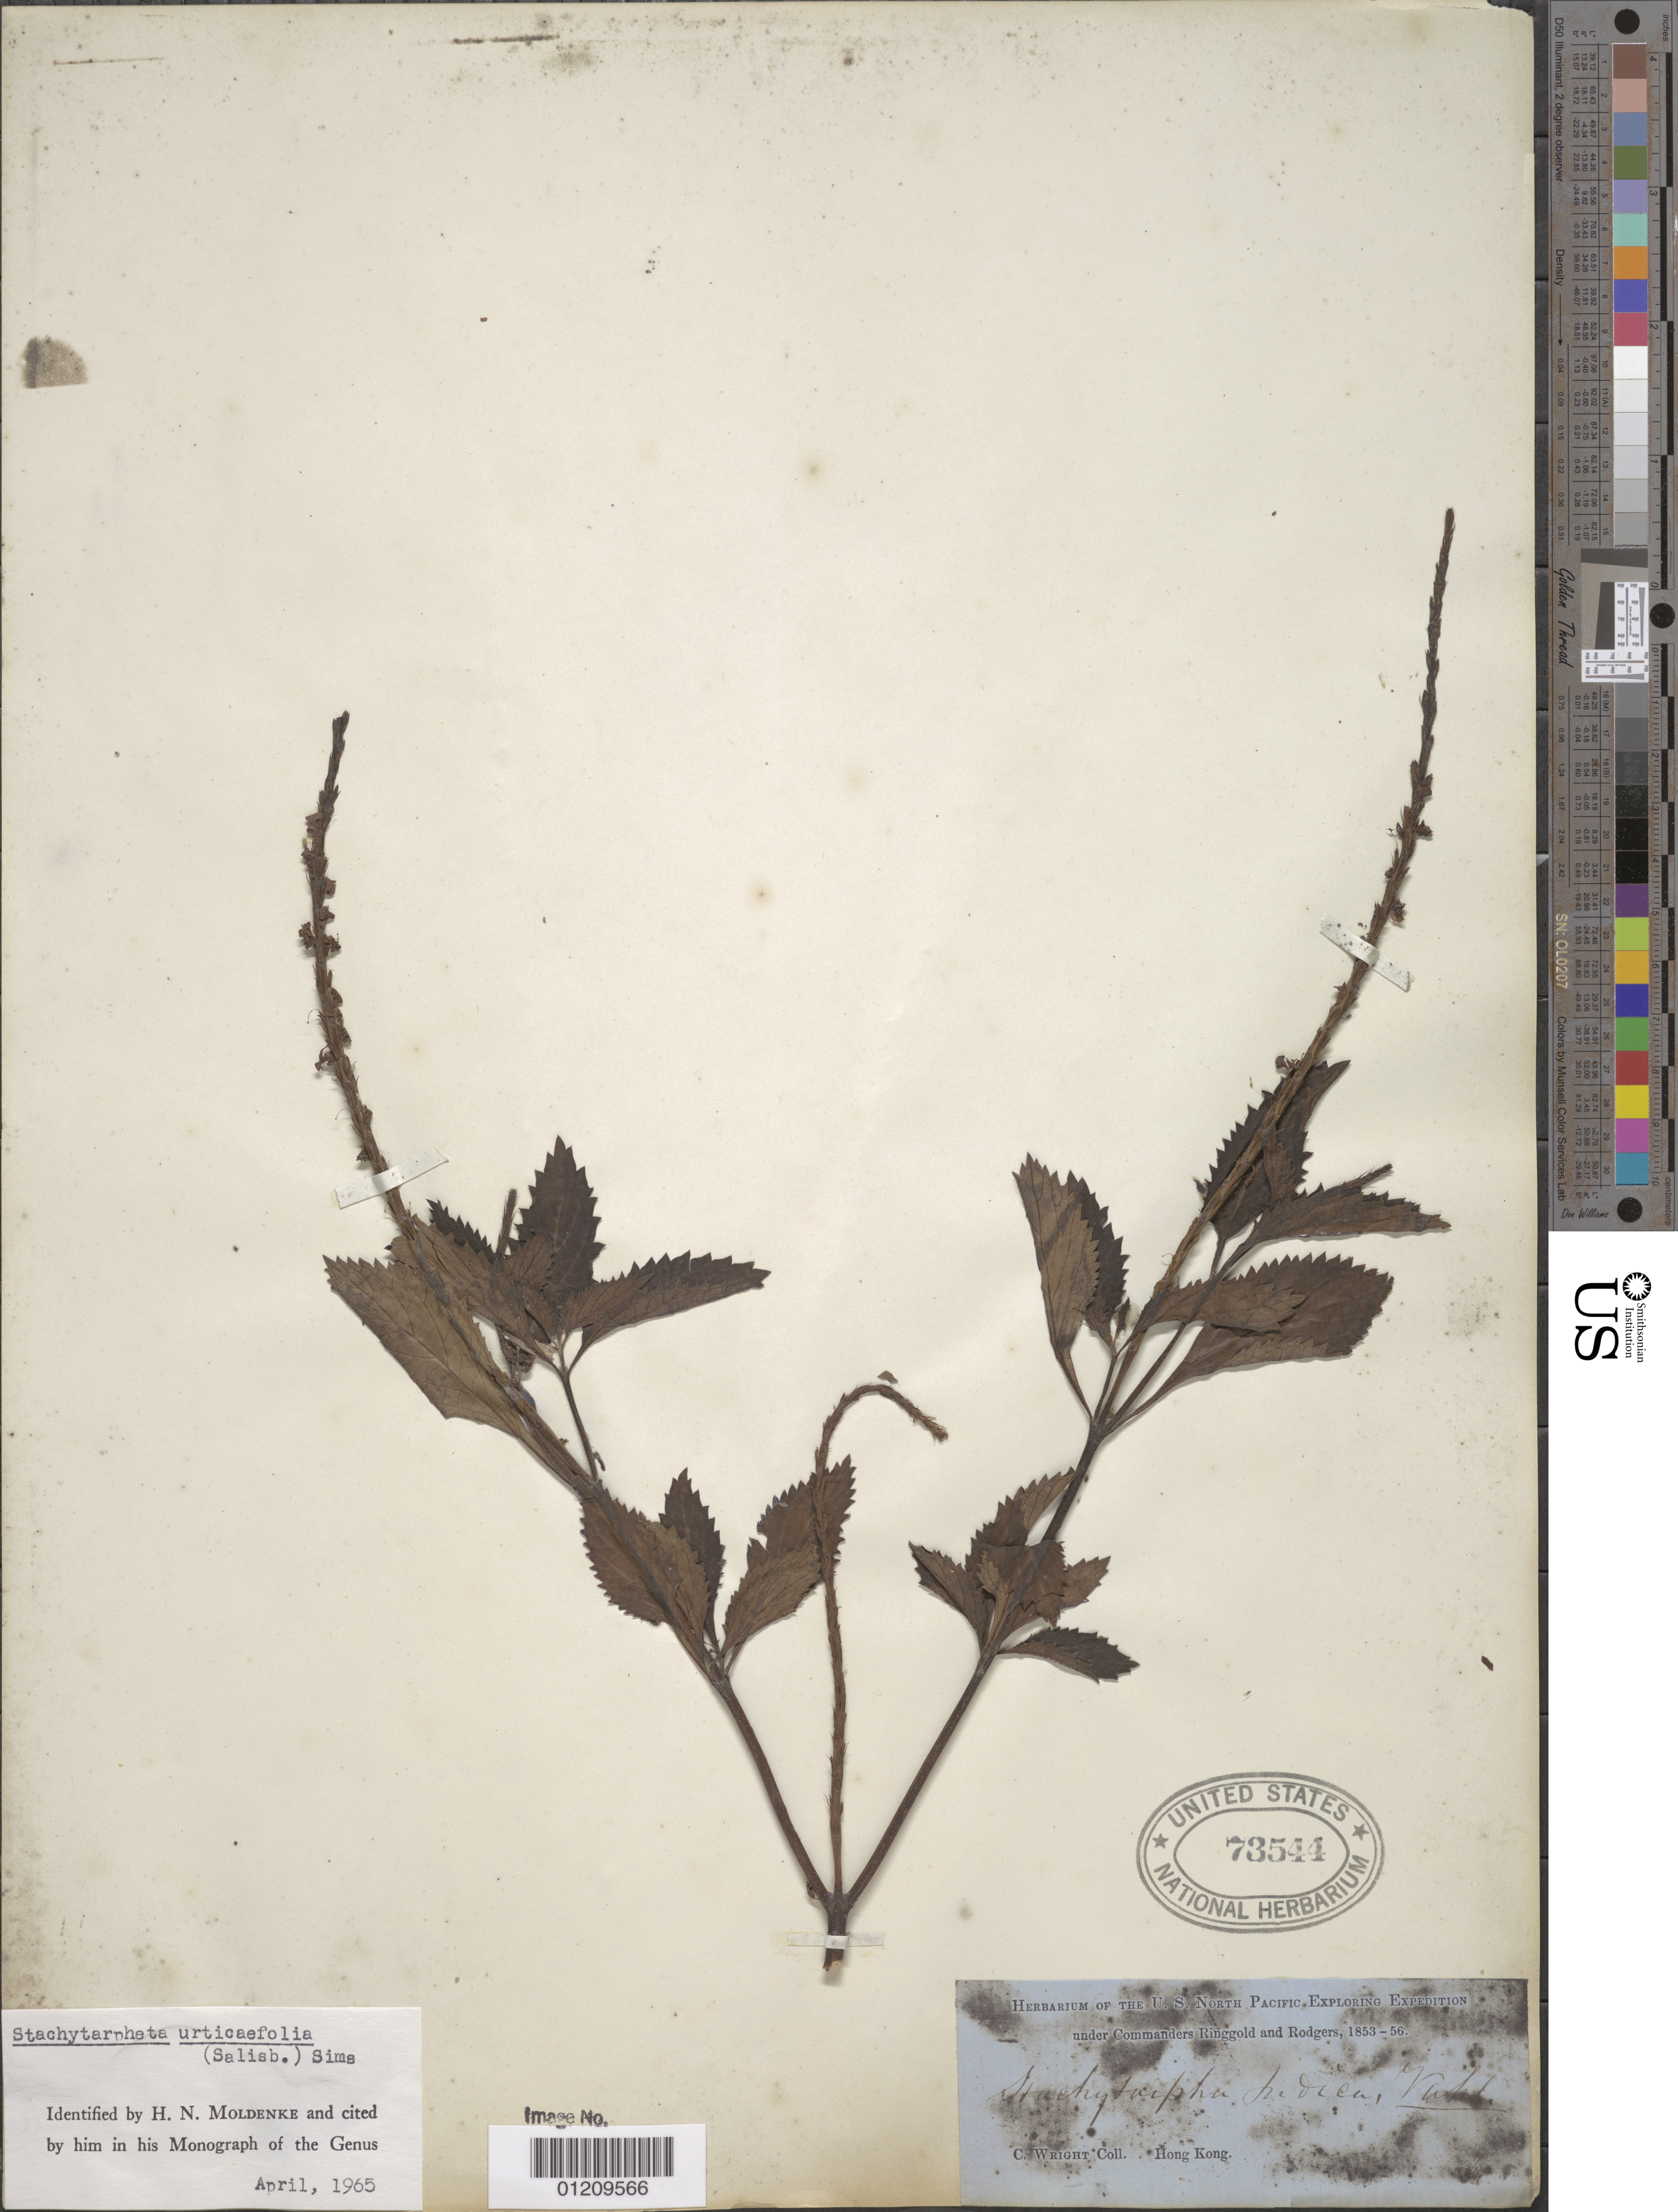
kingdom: Plantae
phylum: Tracheophyta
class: Magnoliopsida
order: Lamiales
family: Verbenaceae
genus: Stachytarpheta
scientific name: Stachytarpheta urticifolia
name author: Sims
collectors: C. Wright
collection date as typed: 1853 to -- -- 1856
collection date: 1853/1856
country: China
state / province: Hong Kong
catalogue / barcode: US 73544